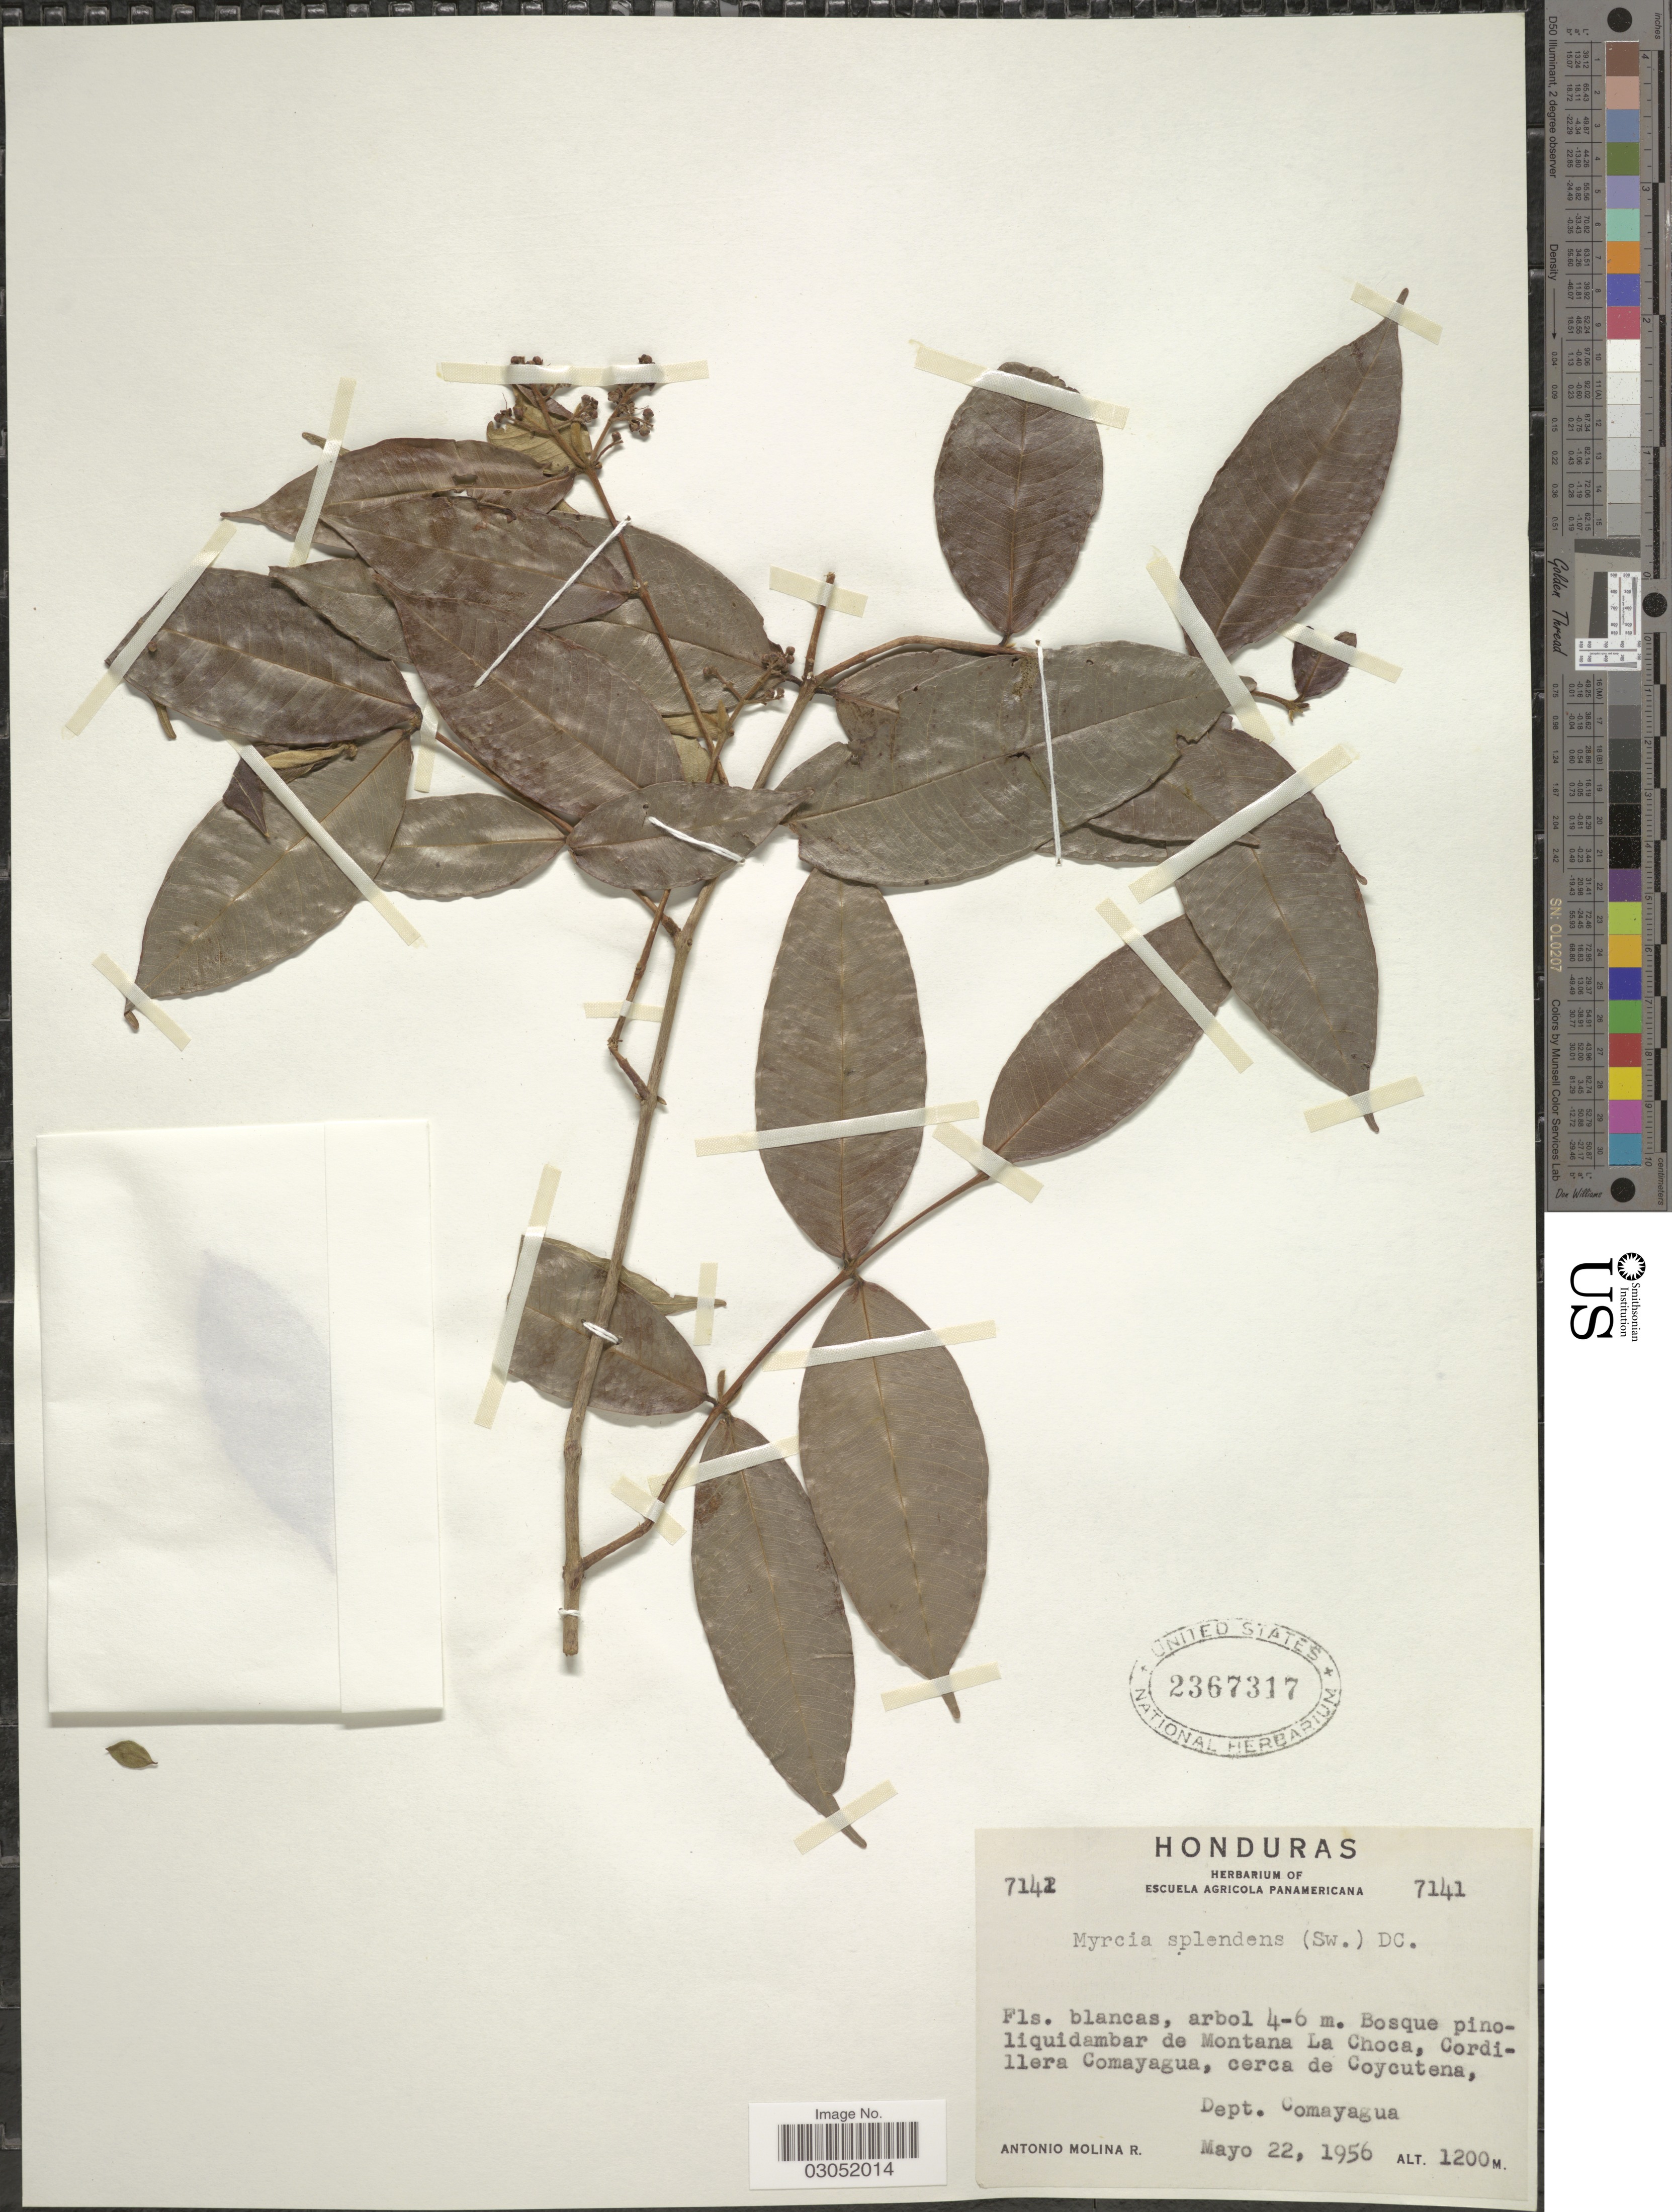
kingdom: Plantae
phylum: Tracheophyta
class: Magnoliopsida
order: Myrtales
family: Myrtaceae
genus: Myrcia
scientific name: Myrcia splendens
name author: (Sw.) DC.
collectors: A. Molina R.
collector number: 7141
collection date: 1956-05-22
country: Honduras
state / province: Comayagua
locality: Bosque pinoloquidambar de Montana La Choca, Cordillera Comayagua, cerca de Coycutena, Dept. Comayagua.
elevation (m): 1200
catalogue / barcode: US 2367317